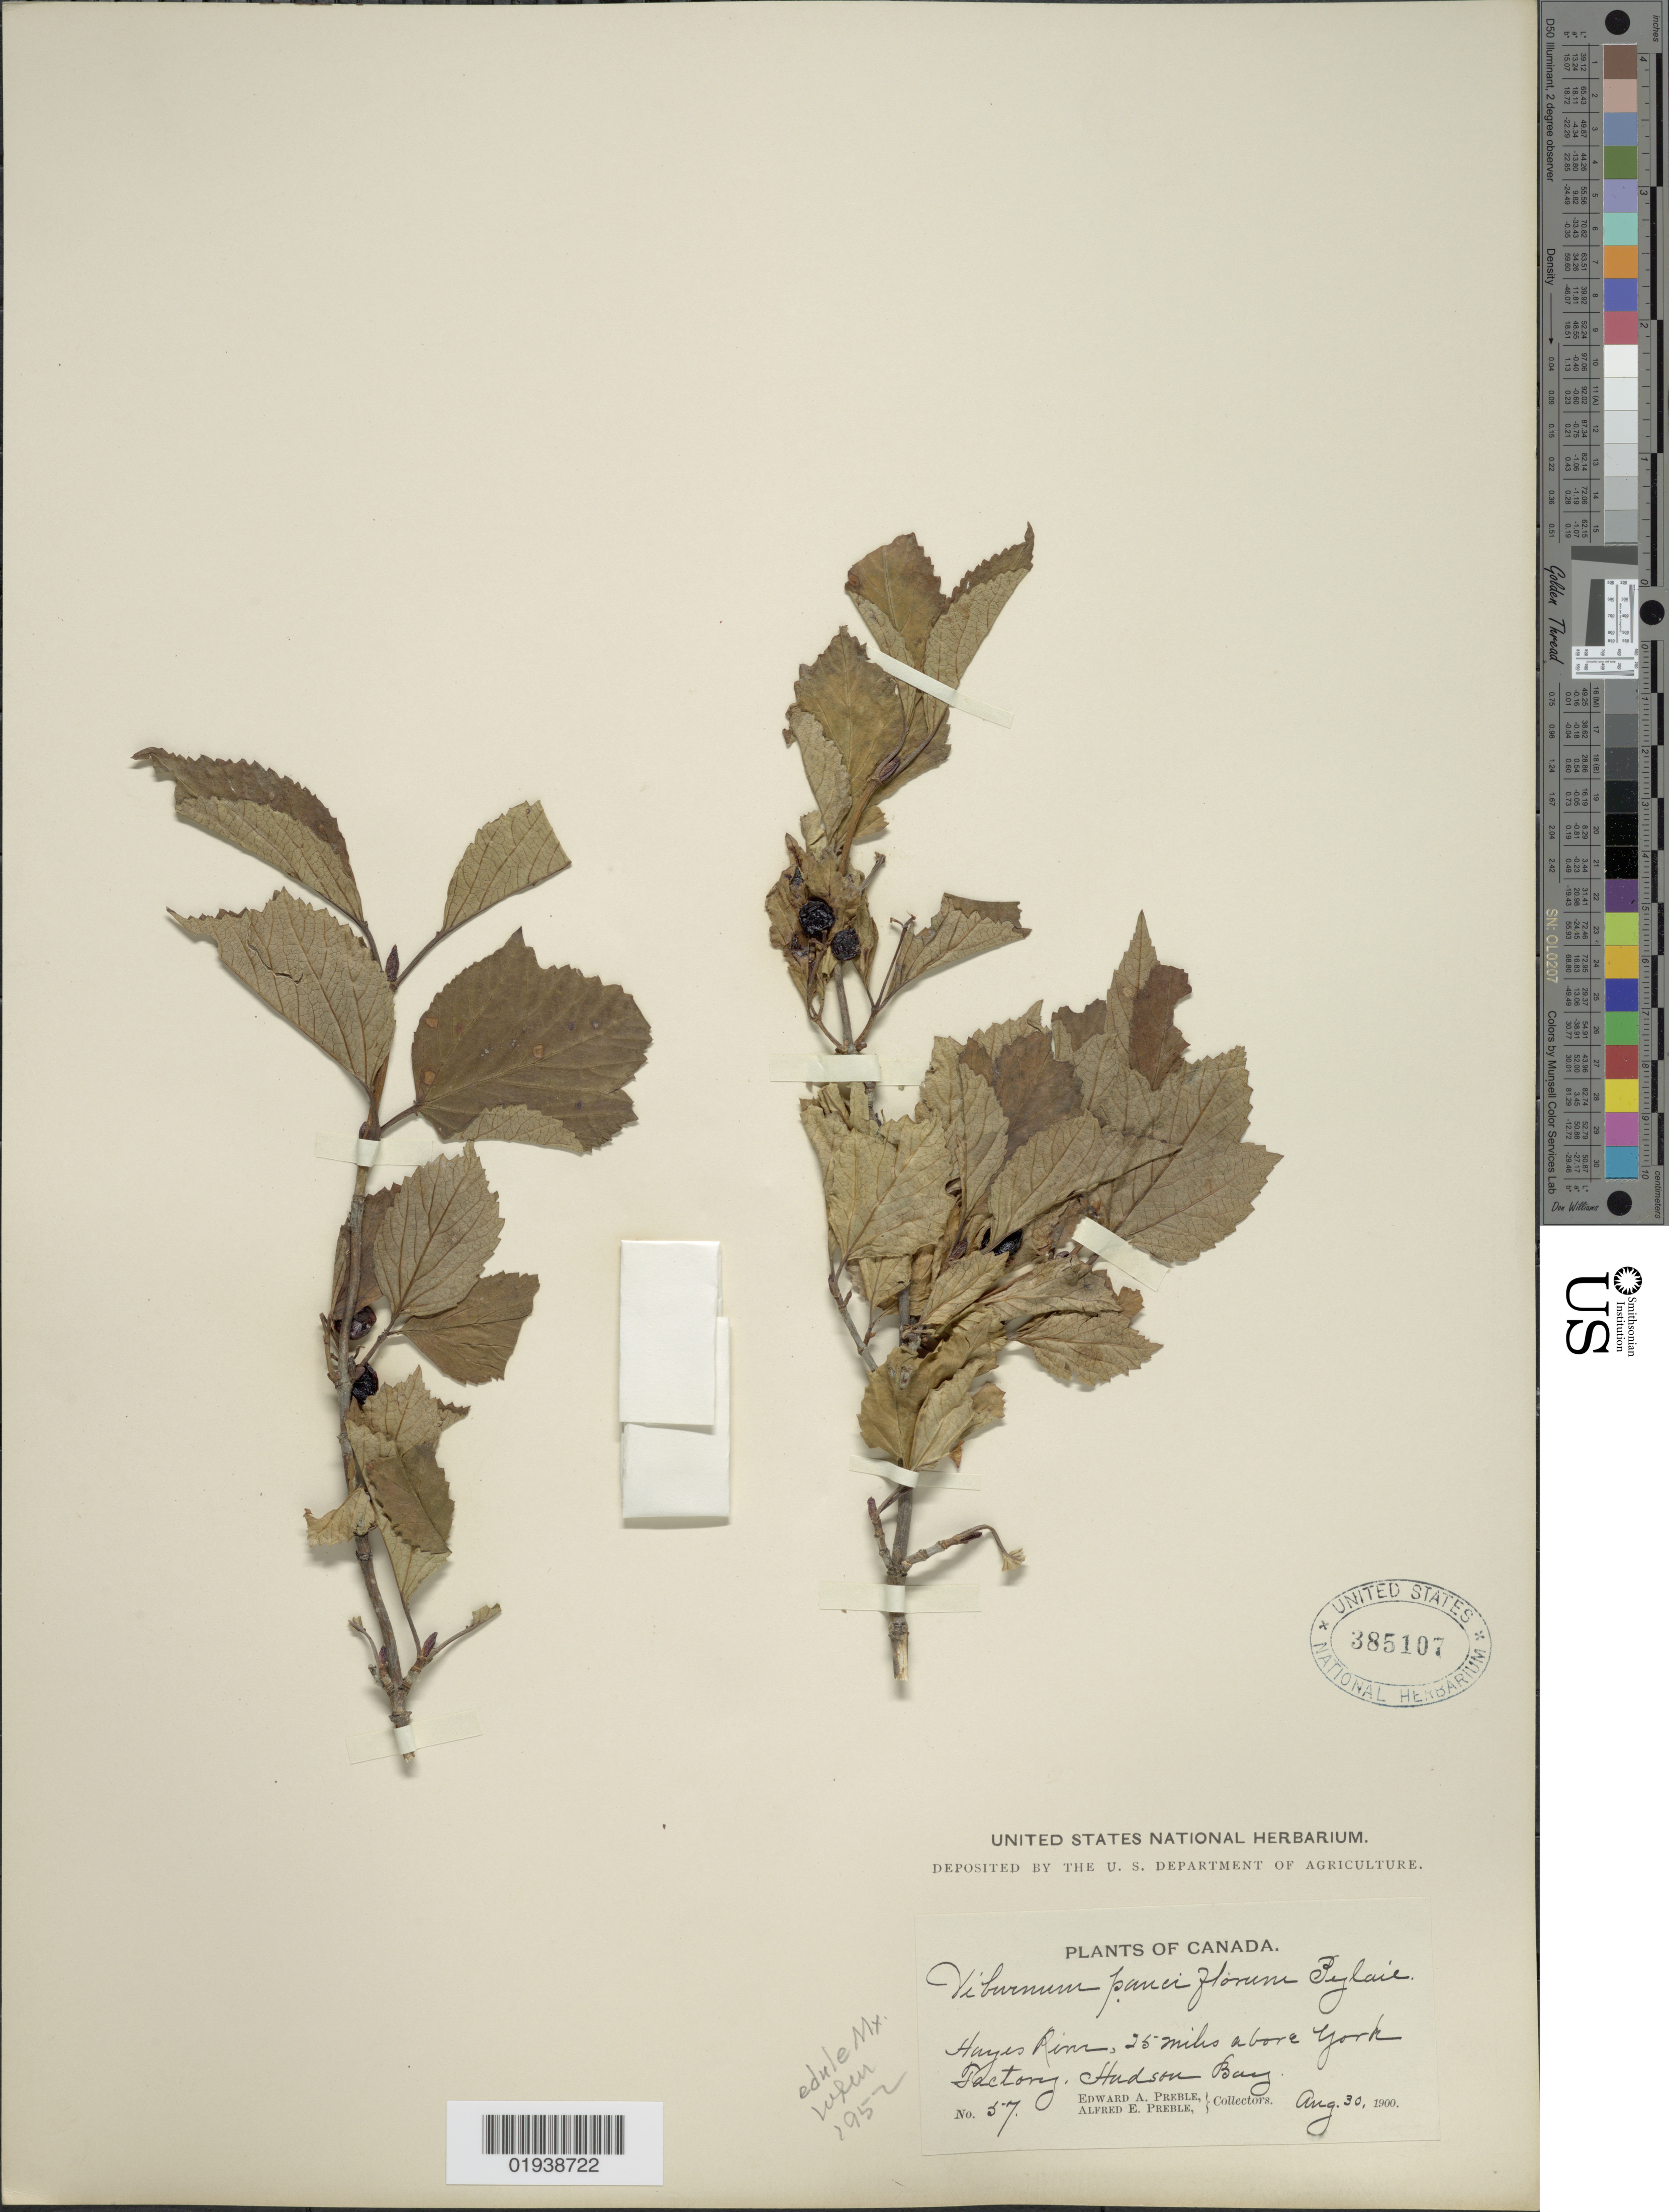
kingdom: Plantae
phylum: Tracheophyta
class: Magnoliopsida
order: Dipsacales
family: Viburnaceae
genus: Viburnum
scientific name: Viburnum edule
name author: (Michx.) Raf.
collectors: E. Preble & A. Preble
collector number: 57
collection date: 1900-08-30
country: Canada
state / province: Manitoba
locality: Hayes River, 25 miles above York Factory, Hudson Bay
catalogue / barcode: US 385107